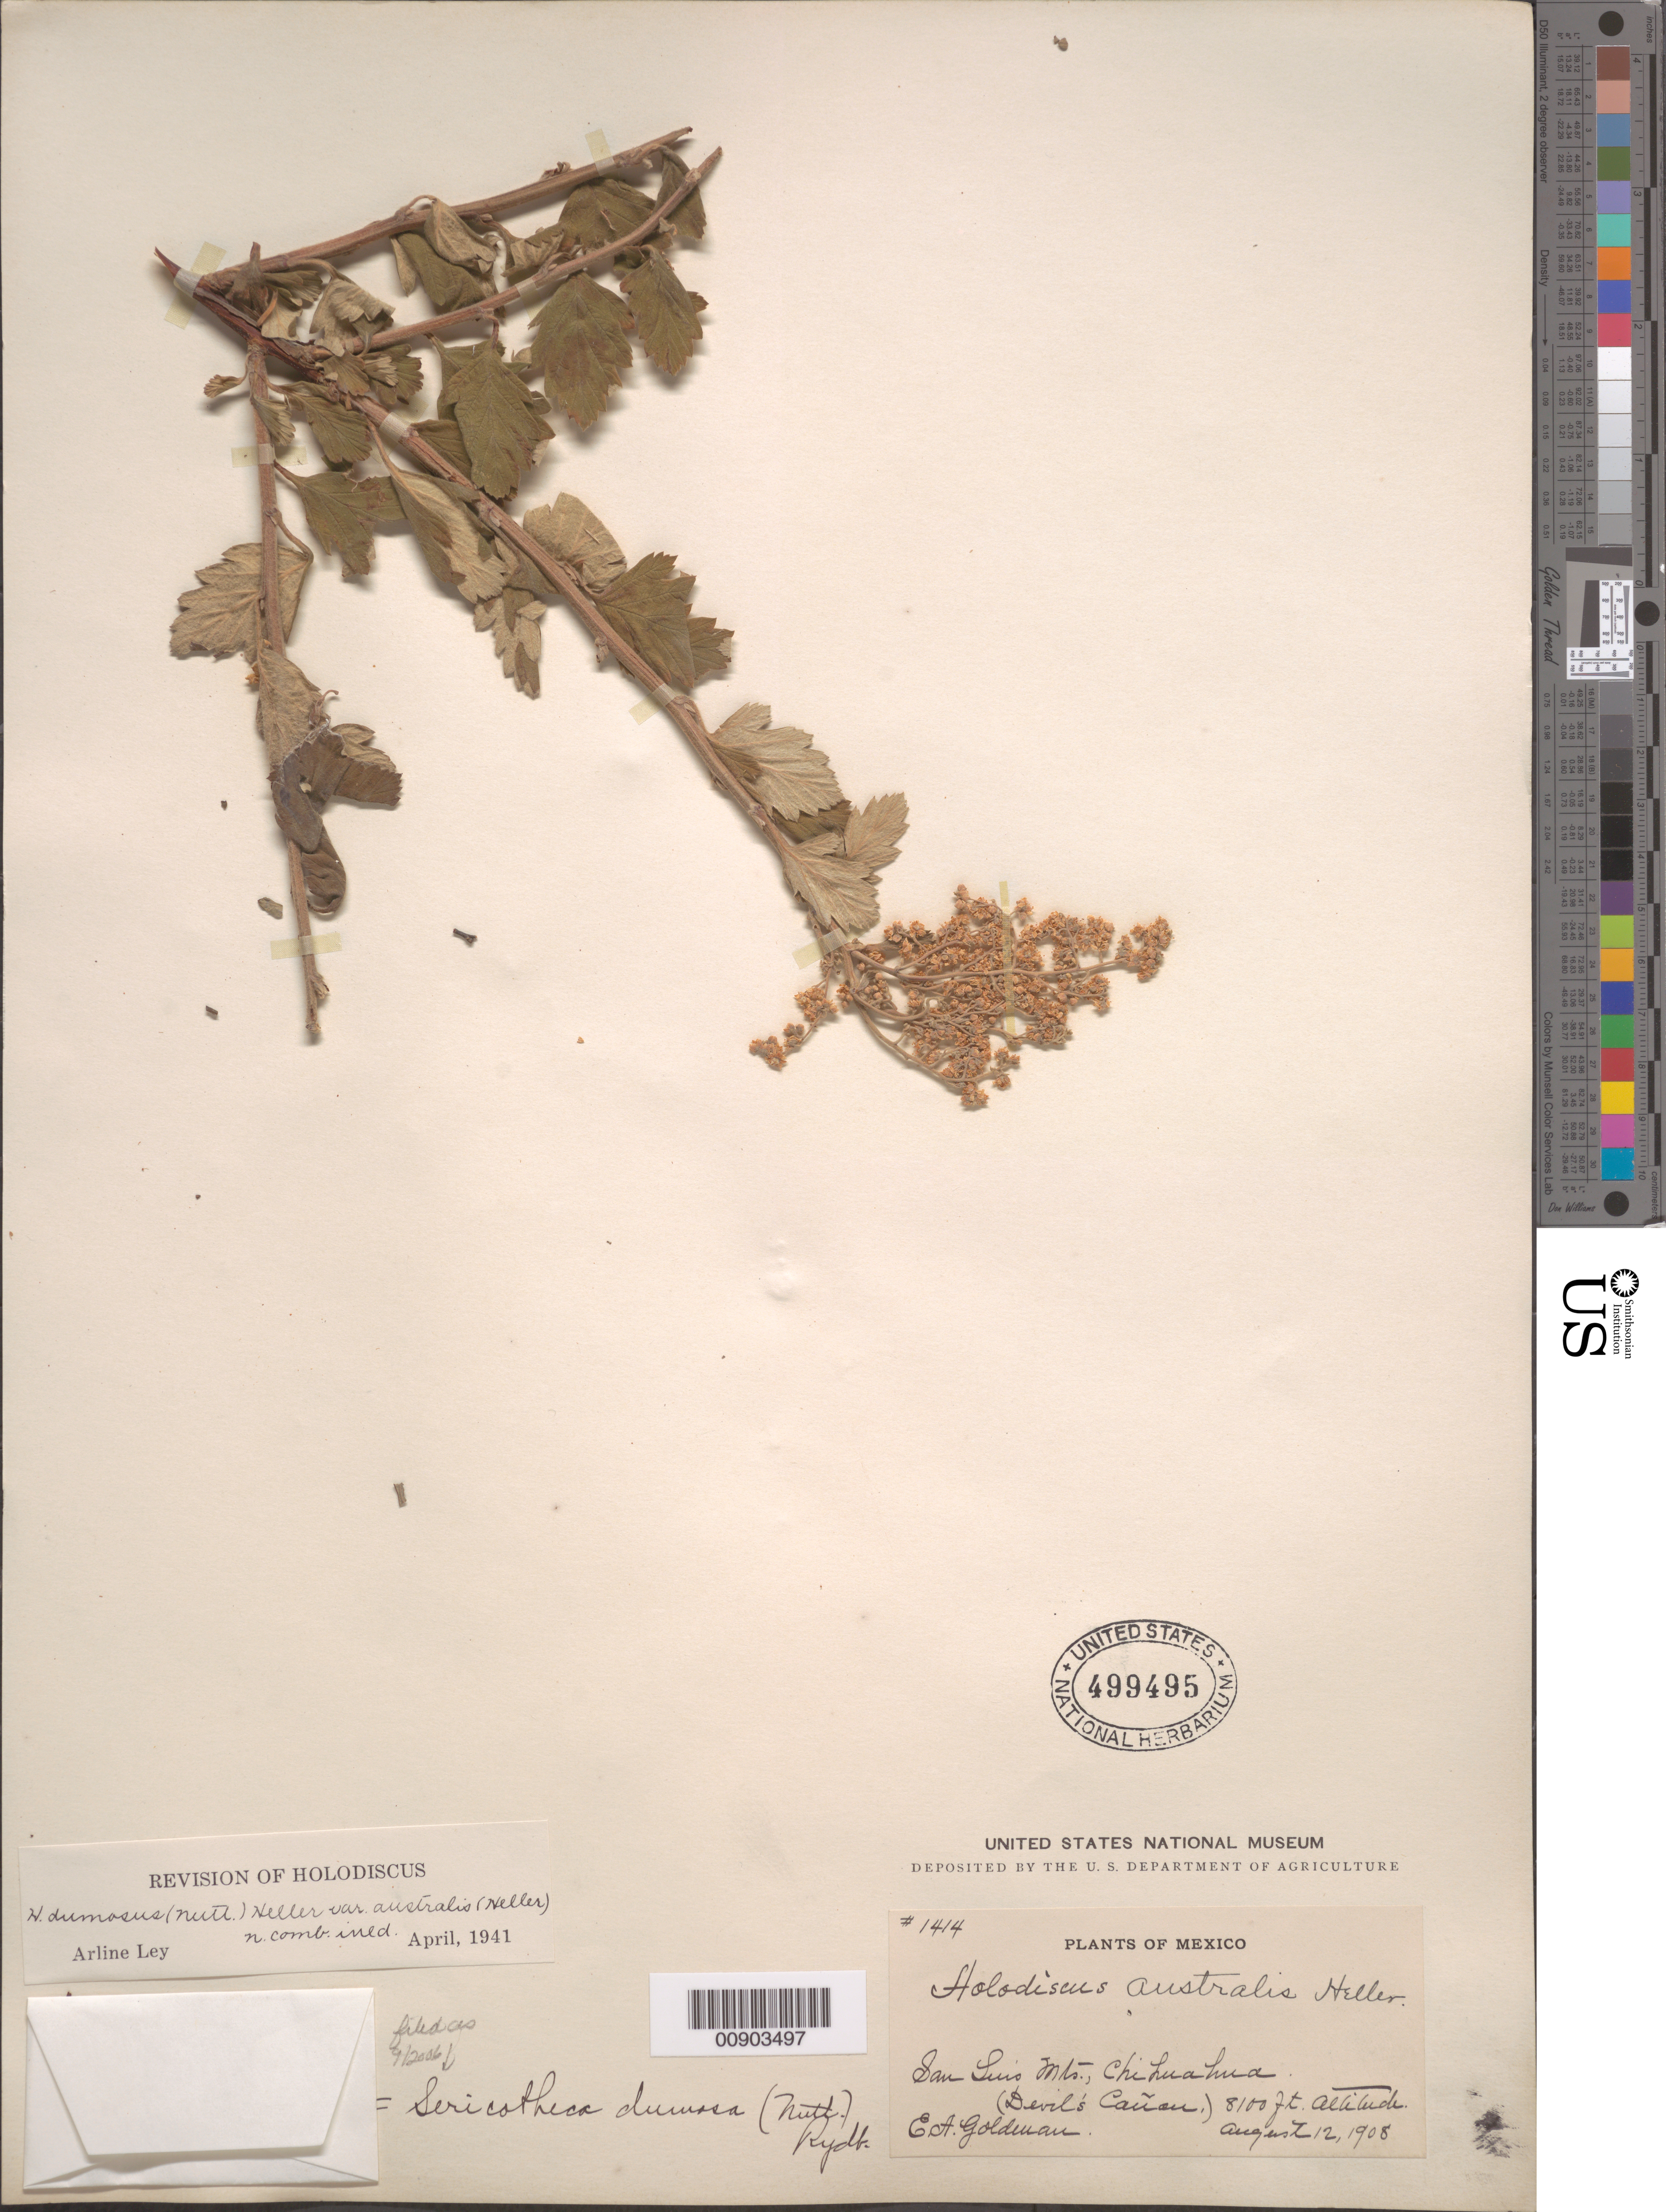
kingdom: Plantae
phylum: Tracheophyta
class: Magnoliopsida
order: Rosales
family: Rosaceae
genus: Holodiscus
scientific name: Holodiscus discolor var. dumosus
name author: Maxim. ex J.M. Coult.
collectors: E. A. Goldman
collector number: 1414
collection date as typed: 12 Aug 1908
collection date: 1908-08-12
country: Mexico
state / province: Chihuahua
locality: San Luis Mts., Chihuahua. (Devil's Cañon).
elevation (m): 2469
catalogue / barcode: US 499495